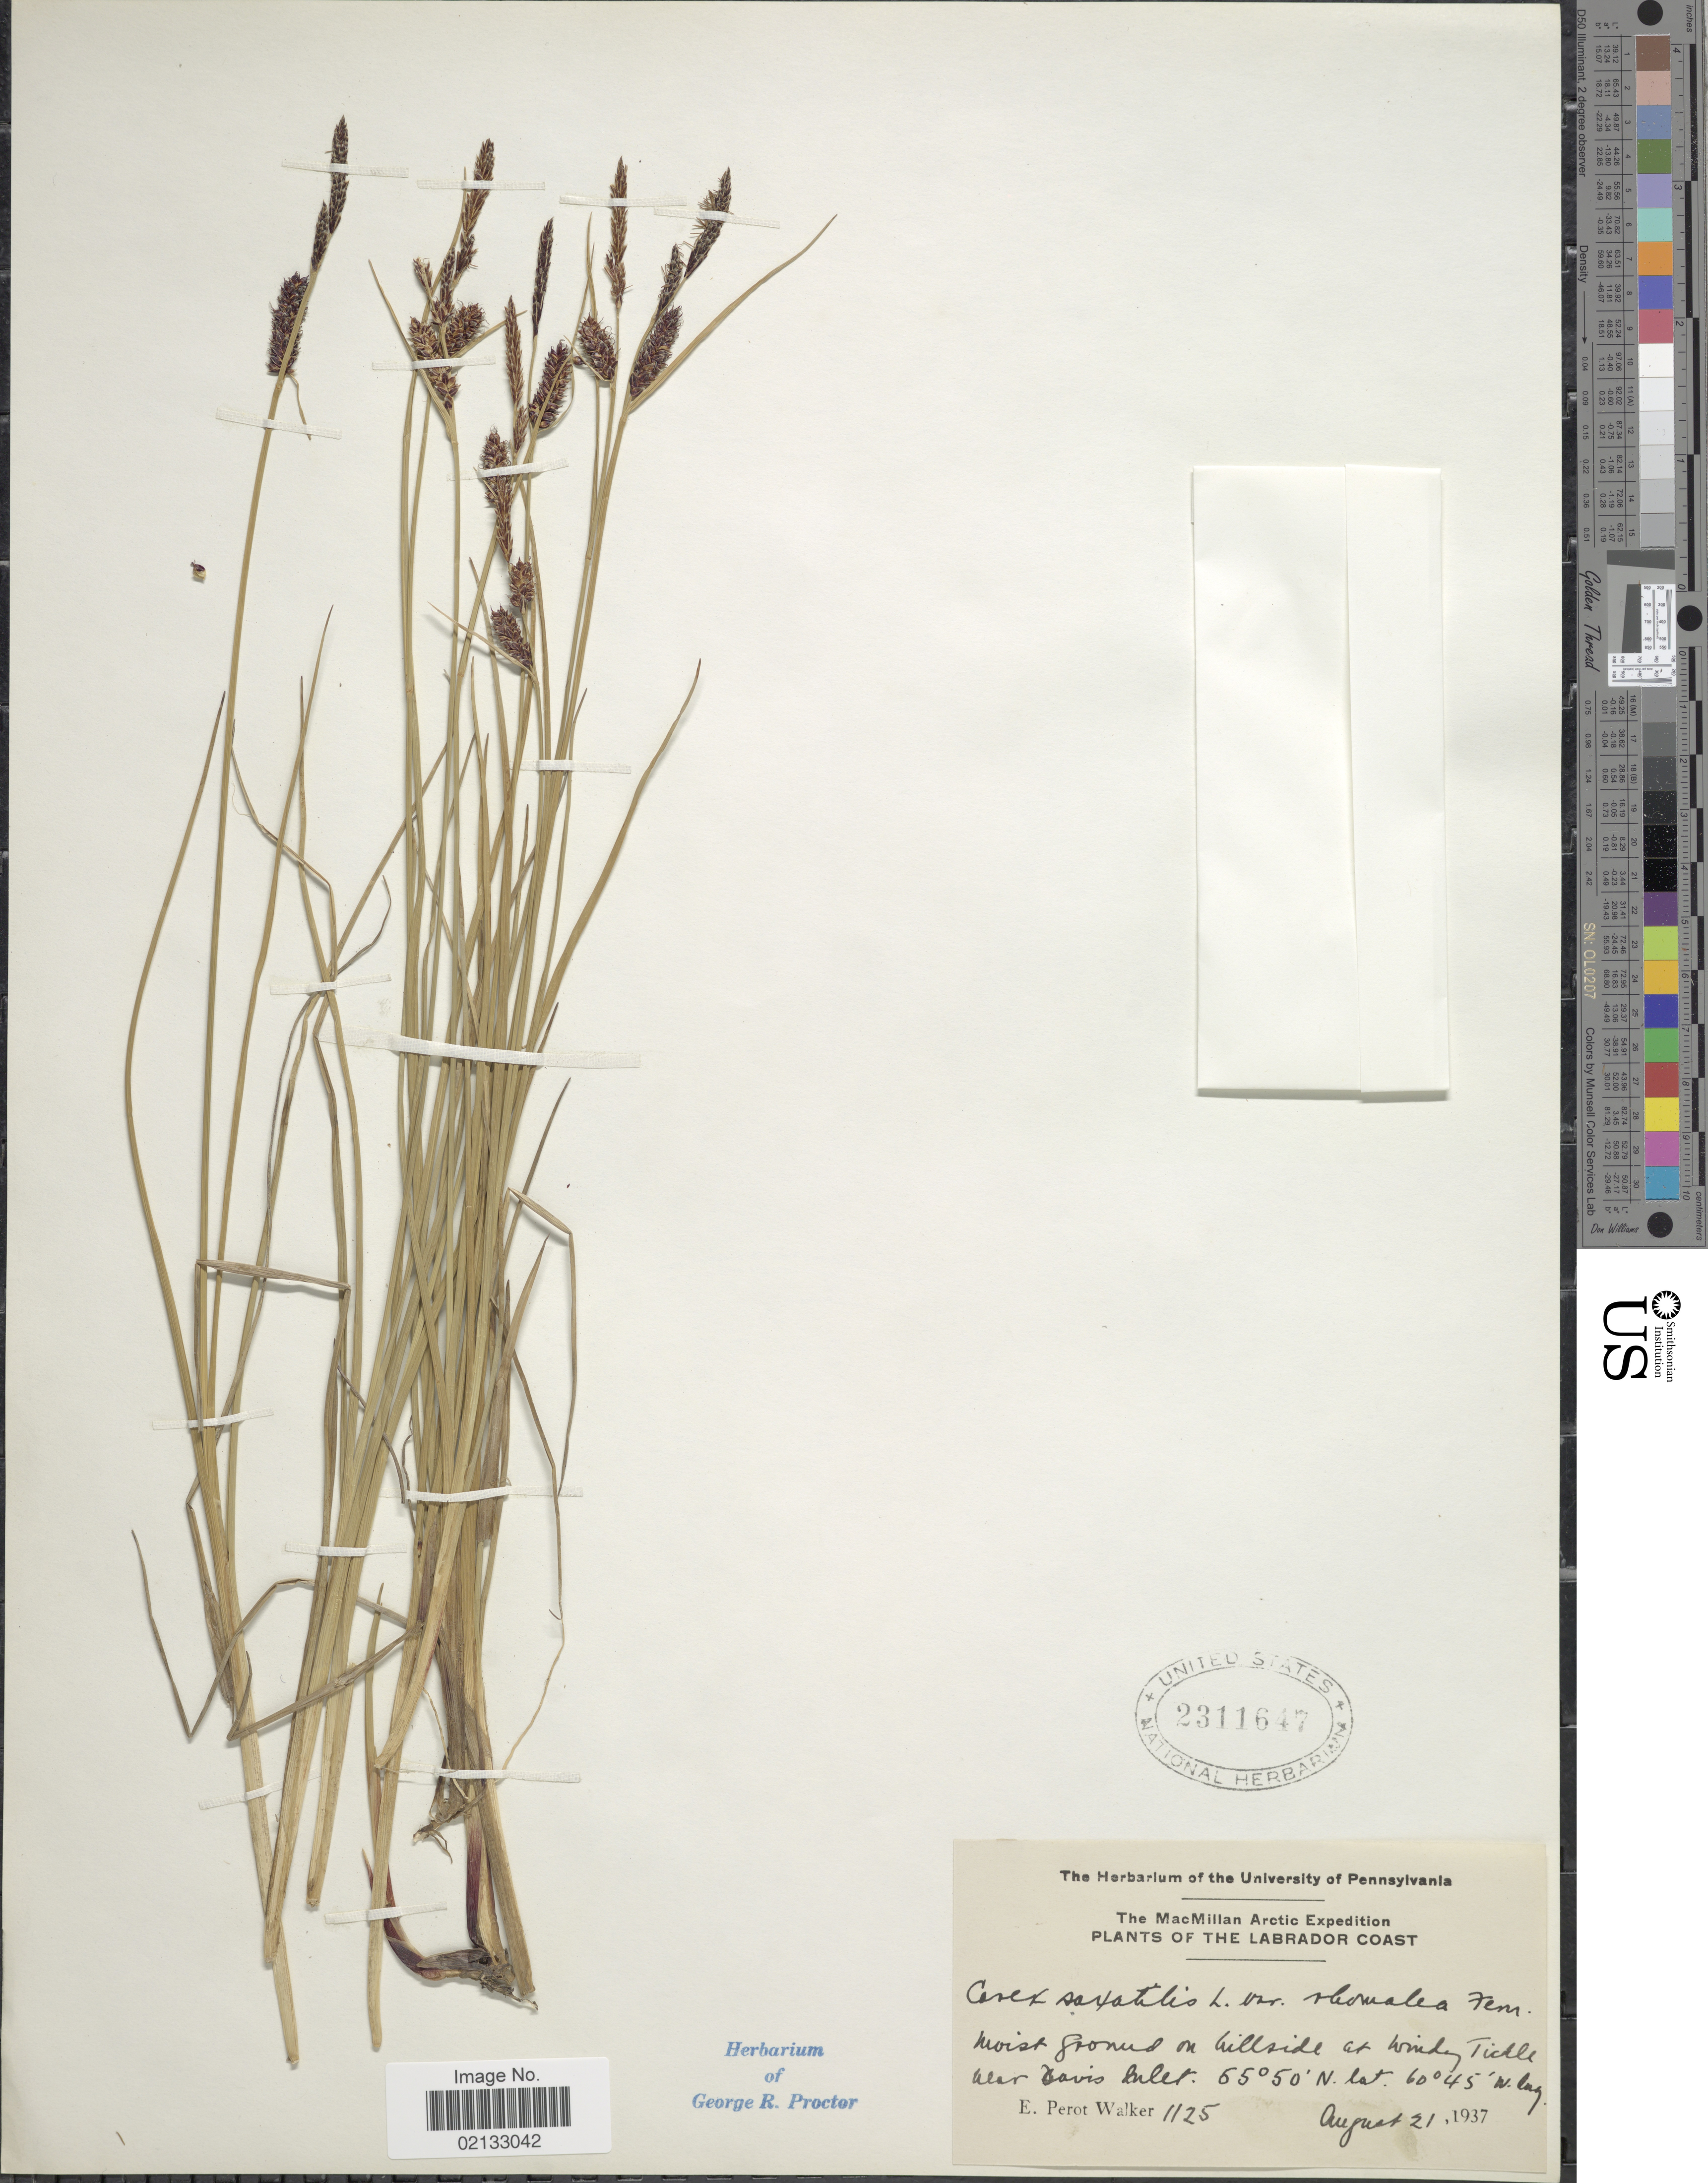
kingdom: Plantae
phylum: Tracheophyta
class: Liliopsida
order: Poales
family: Cyperaceae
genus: Carex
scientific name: Carex saxatilis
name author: L.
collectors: E. P. Walker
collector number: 1125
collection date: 1937-08-21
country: Canada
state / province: Newfoundland and Labrador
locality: Labrador Coast. Moist ground on hillside at Windy Tickle near Davis Inlet.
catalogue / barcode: US 2311647